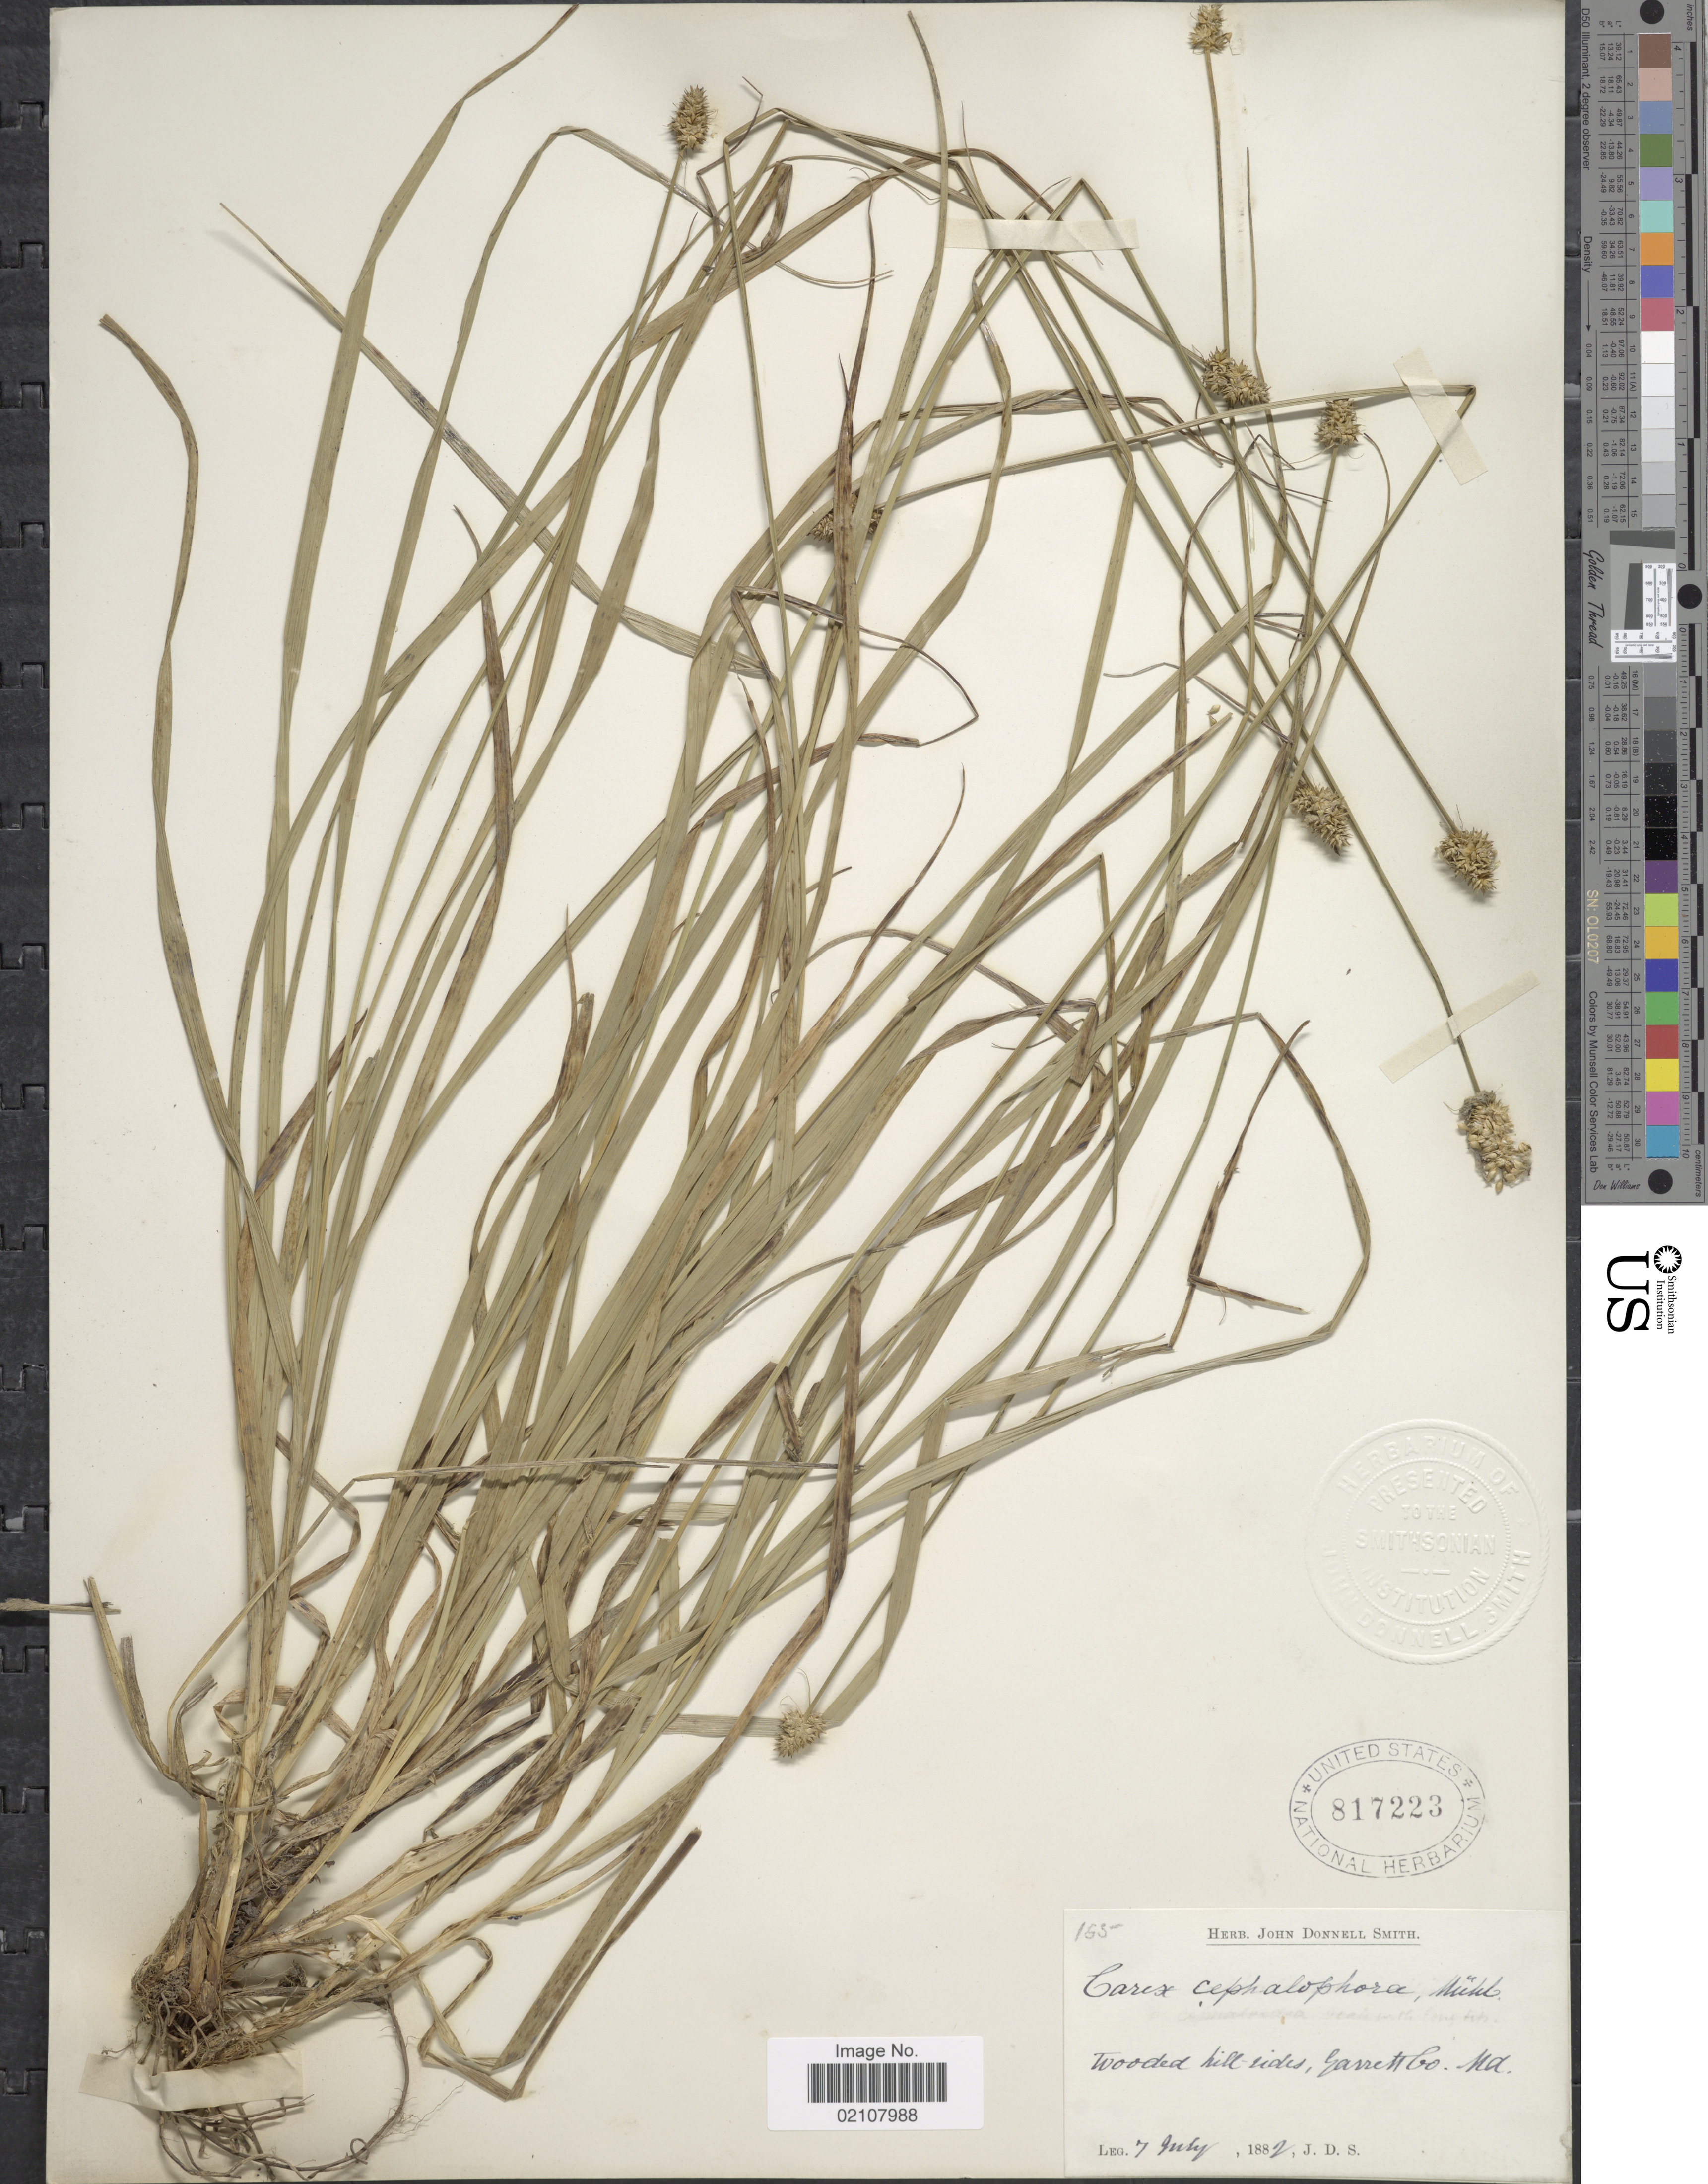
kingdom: Plantae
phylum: Tracheophyta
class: Liliopsida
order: Poales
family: Cyperaceae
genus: Carex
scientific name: Carex cephalophora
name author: Muhl. ex Willd.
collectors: J. Donnell Smith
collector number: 165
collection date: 1882-07-07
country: United States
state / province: Maryland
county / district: Garrett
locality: Wooded hill-sides, Garrett Co.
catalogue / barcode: US 817223